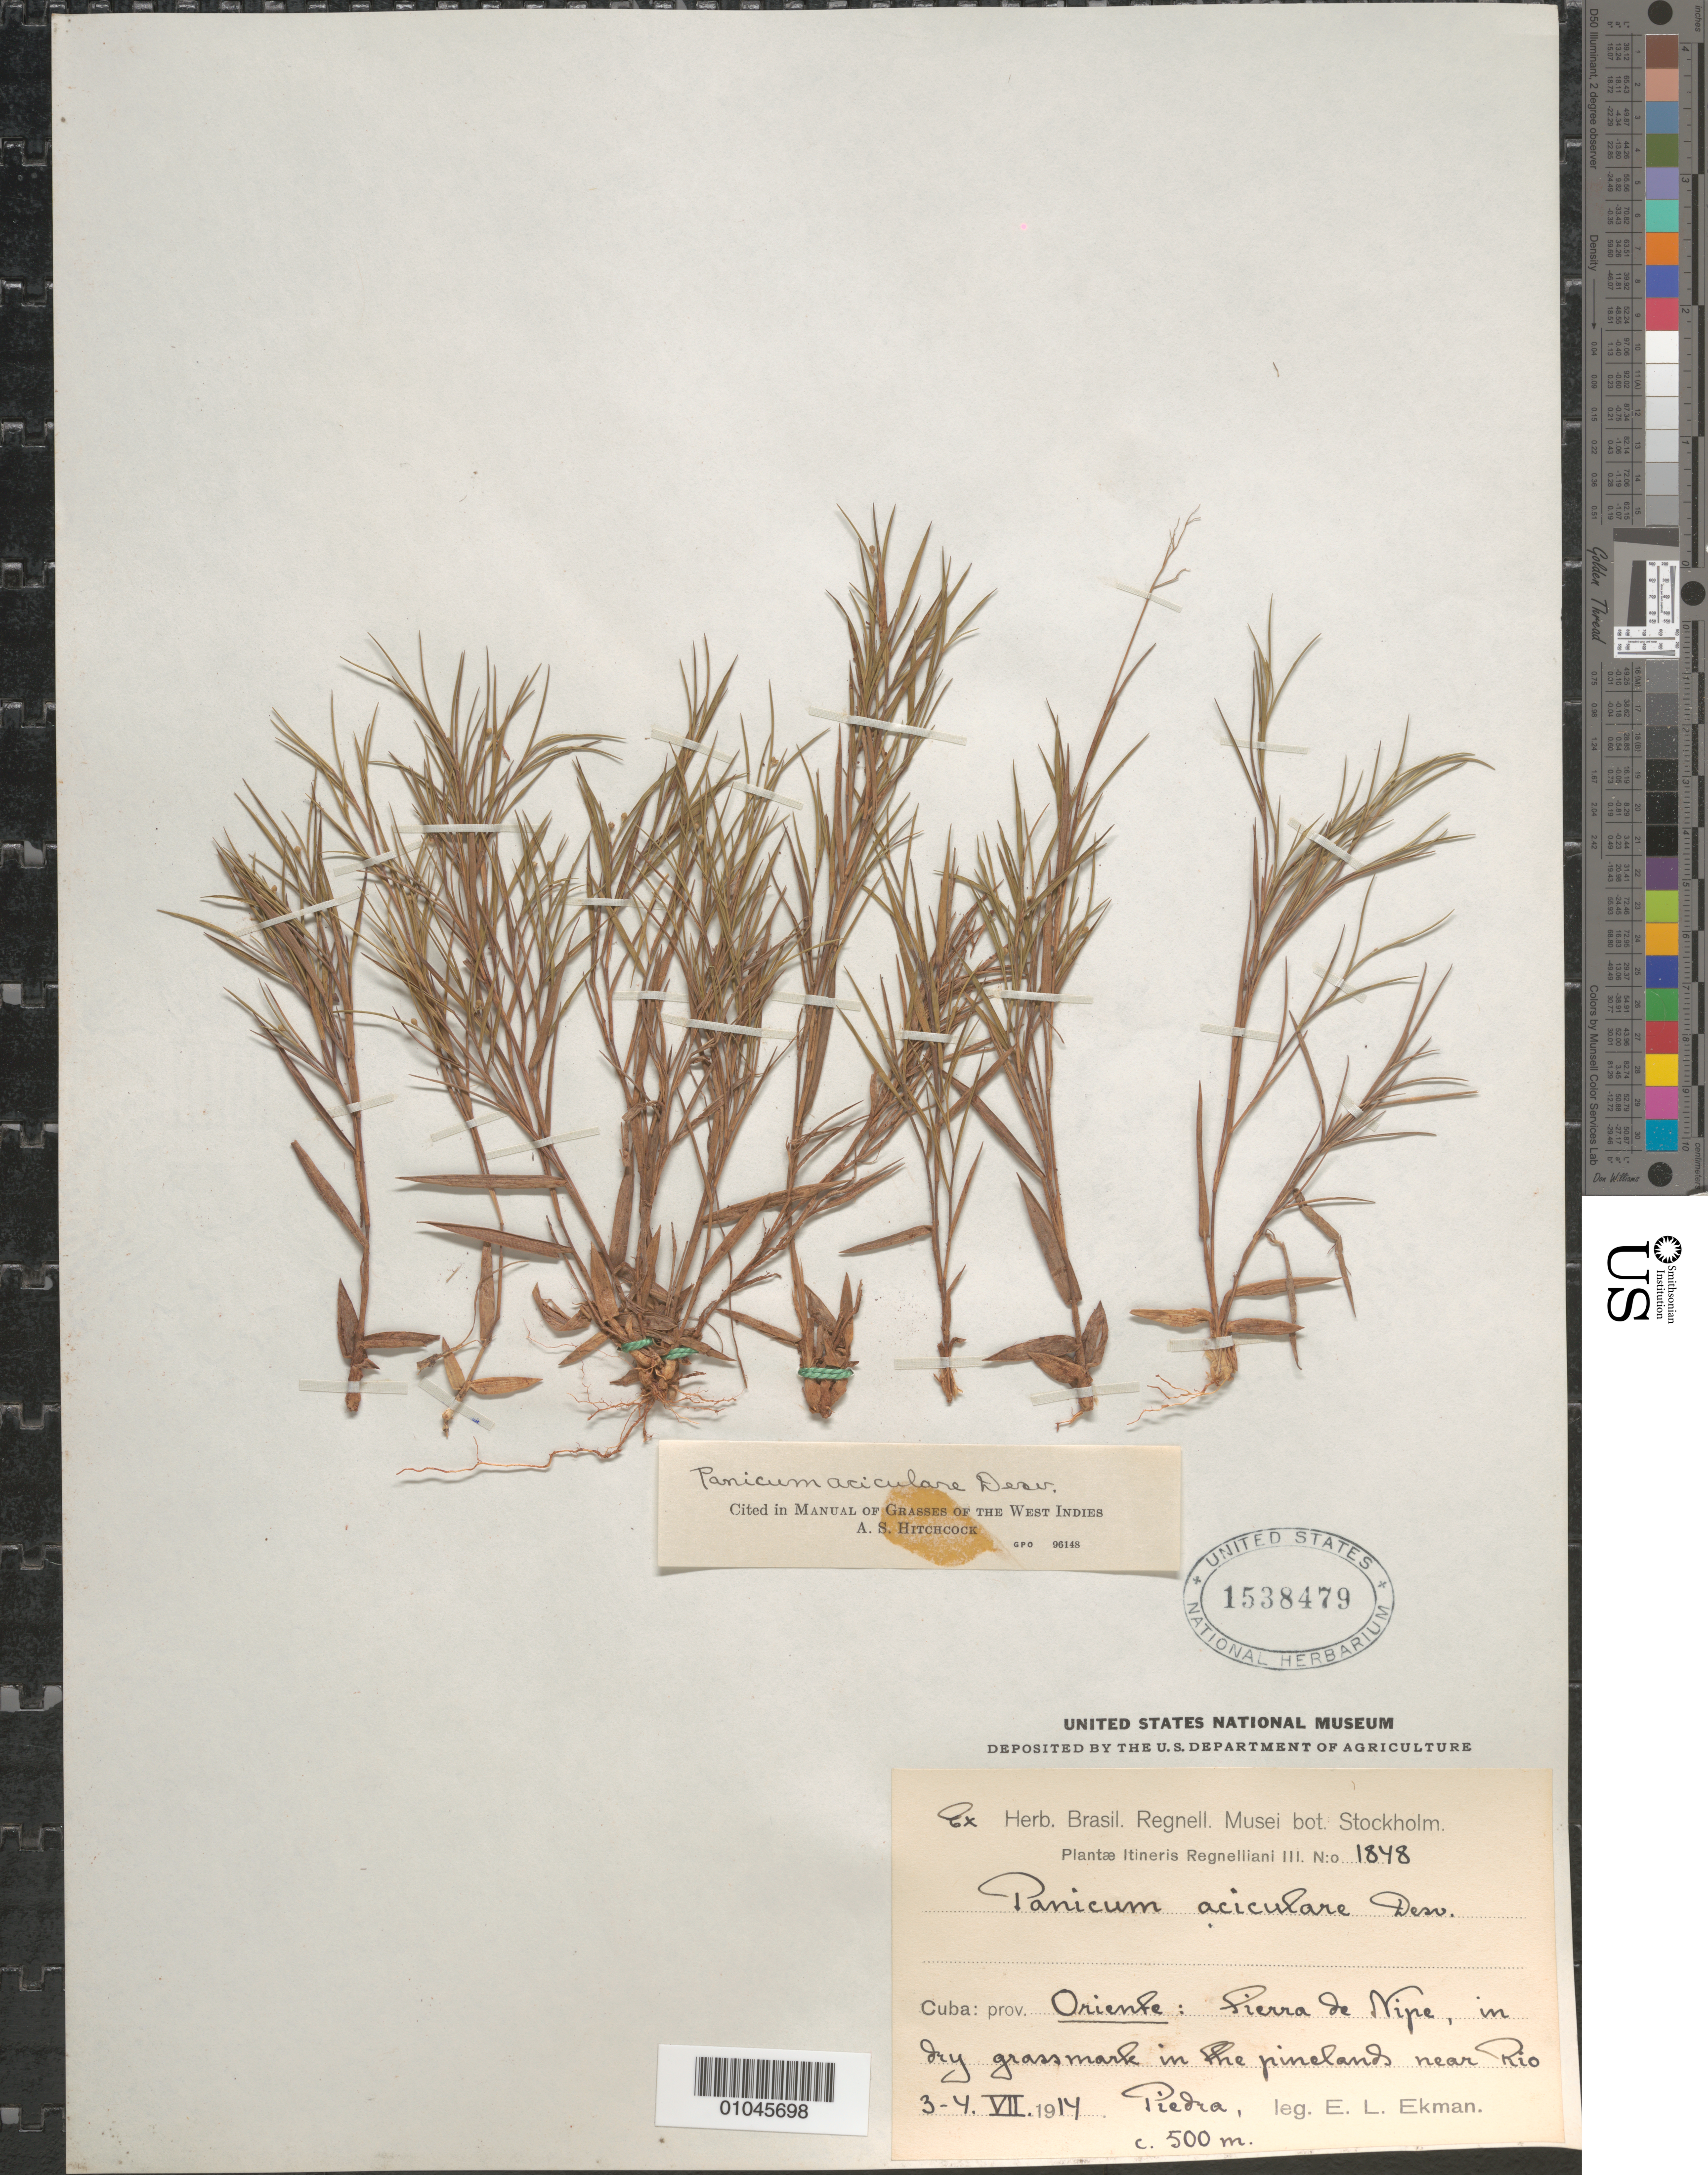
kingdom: Plantae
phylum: Tracheophyta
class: Liliopsida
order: Poales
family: Poaceae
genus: Panicum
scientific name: Panicum aciculare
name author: Desv. ex Poir.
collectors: E. L. Ekman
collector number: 1848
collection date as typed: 03 Jul 1914 to 04 Jul 1914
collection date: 1914-07-03/1914-07-04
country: Cuba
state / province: Holguín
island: Cuba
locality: Sierra de Nipe, in dry grassmark in the pinelands near Rio Piedra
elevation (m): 500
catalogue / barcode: US 1538479